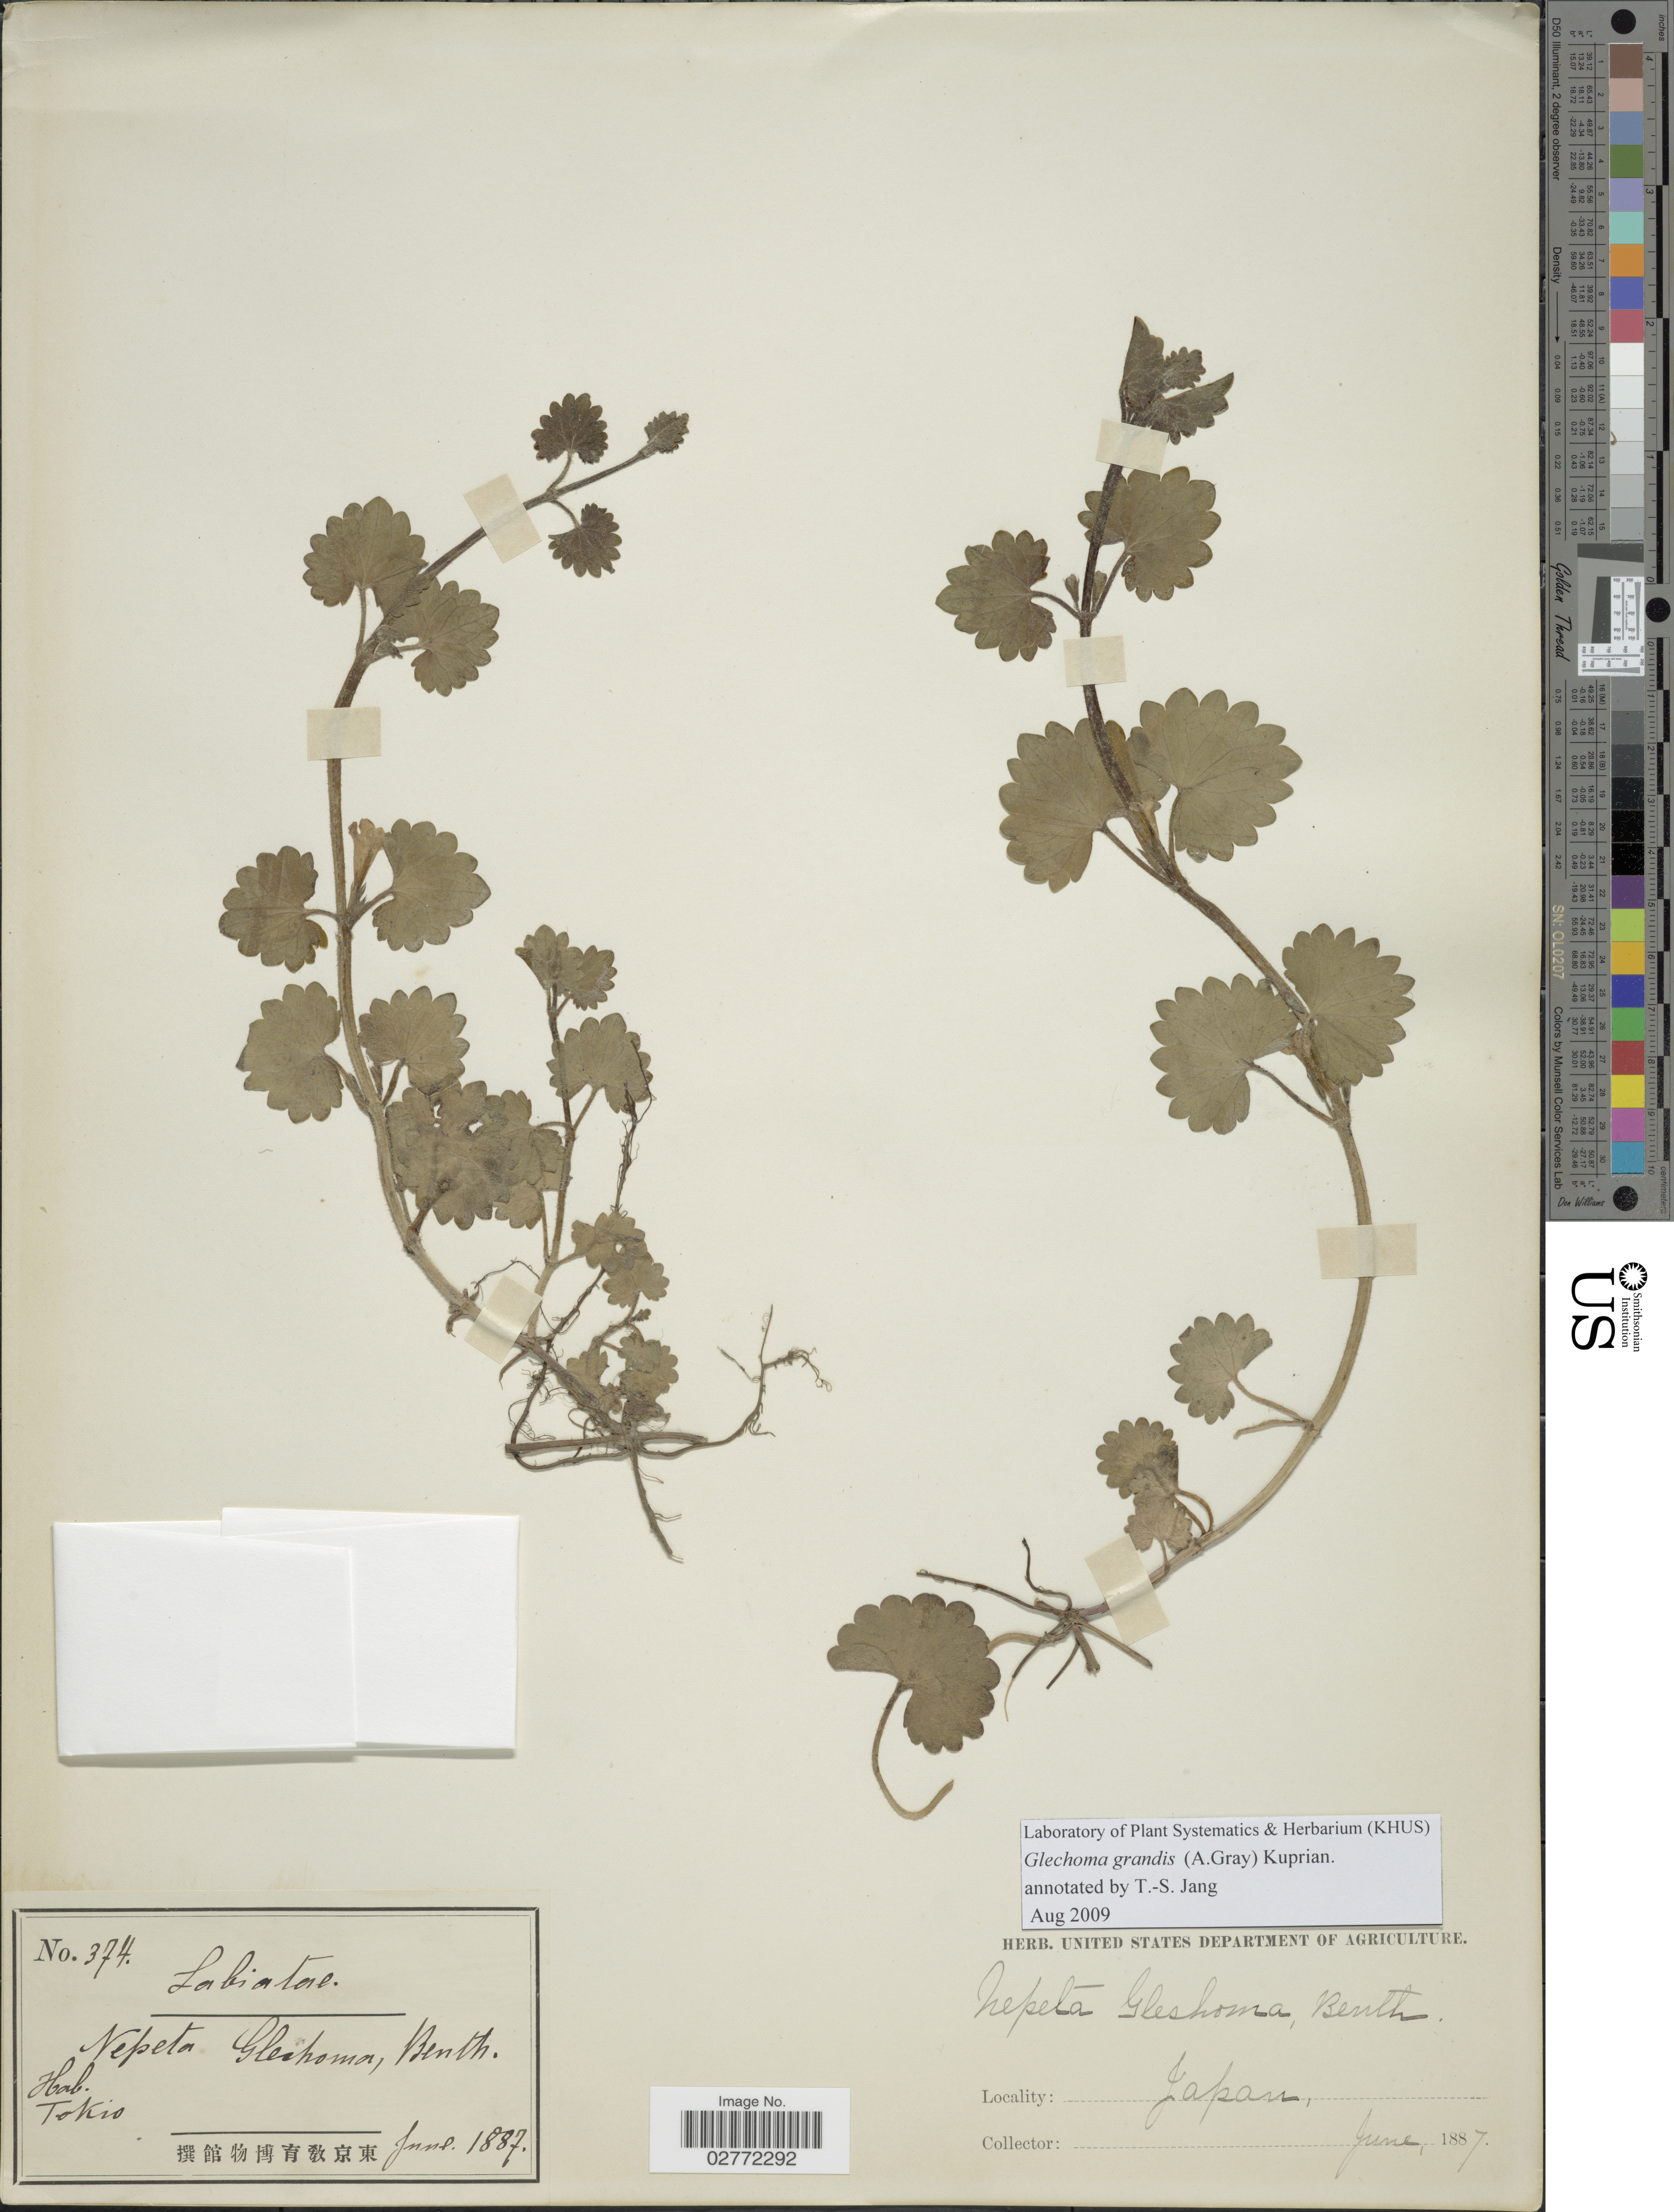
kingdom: Plantae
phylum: Tracheophyta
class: Magnoliopsida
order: Lamiales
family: Lamiaceae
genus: Glechoma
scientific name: Glechoma grandis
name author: (A. Gray) Kuprian.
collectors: ex herb. U. S. Department of Agriculture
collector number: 374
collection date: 1887-06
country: Japan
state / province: Tokyo, Federal City of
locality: Tokio.